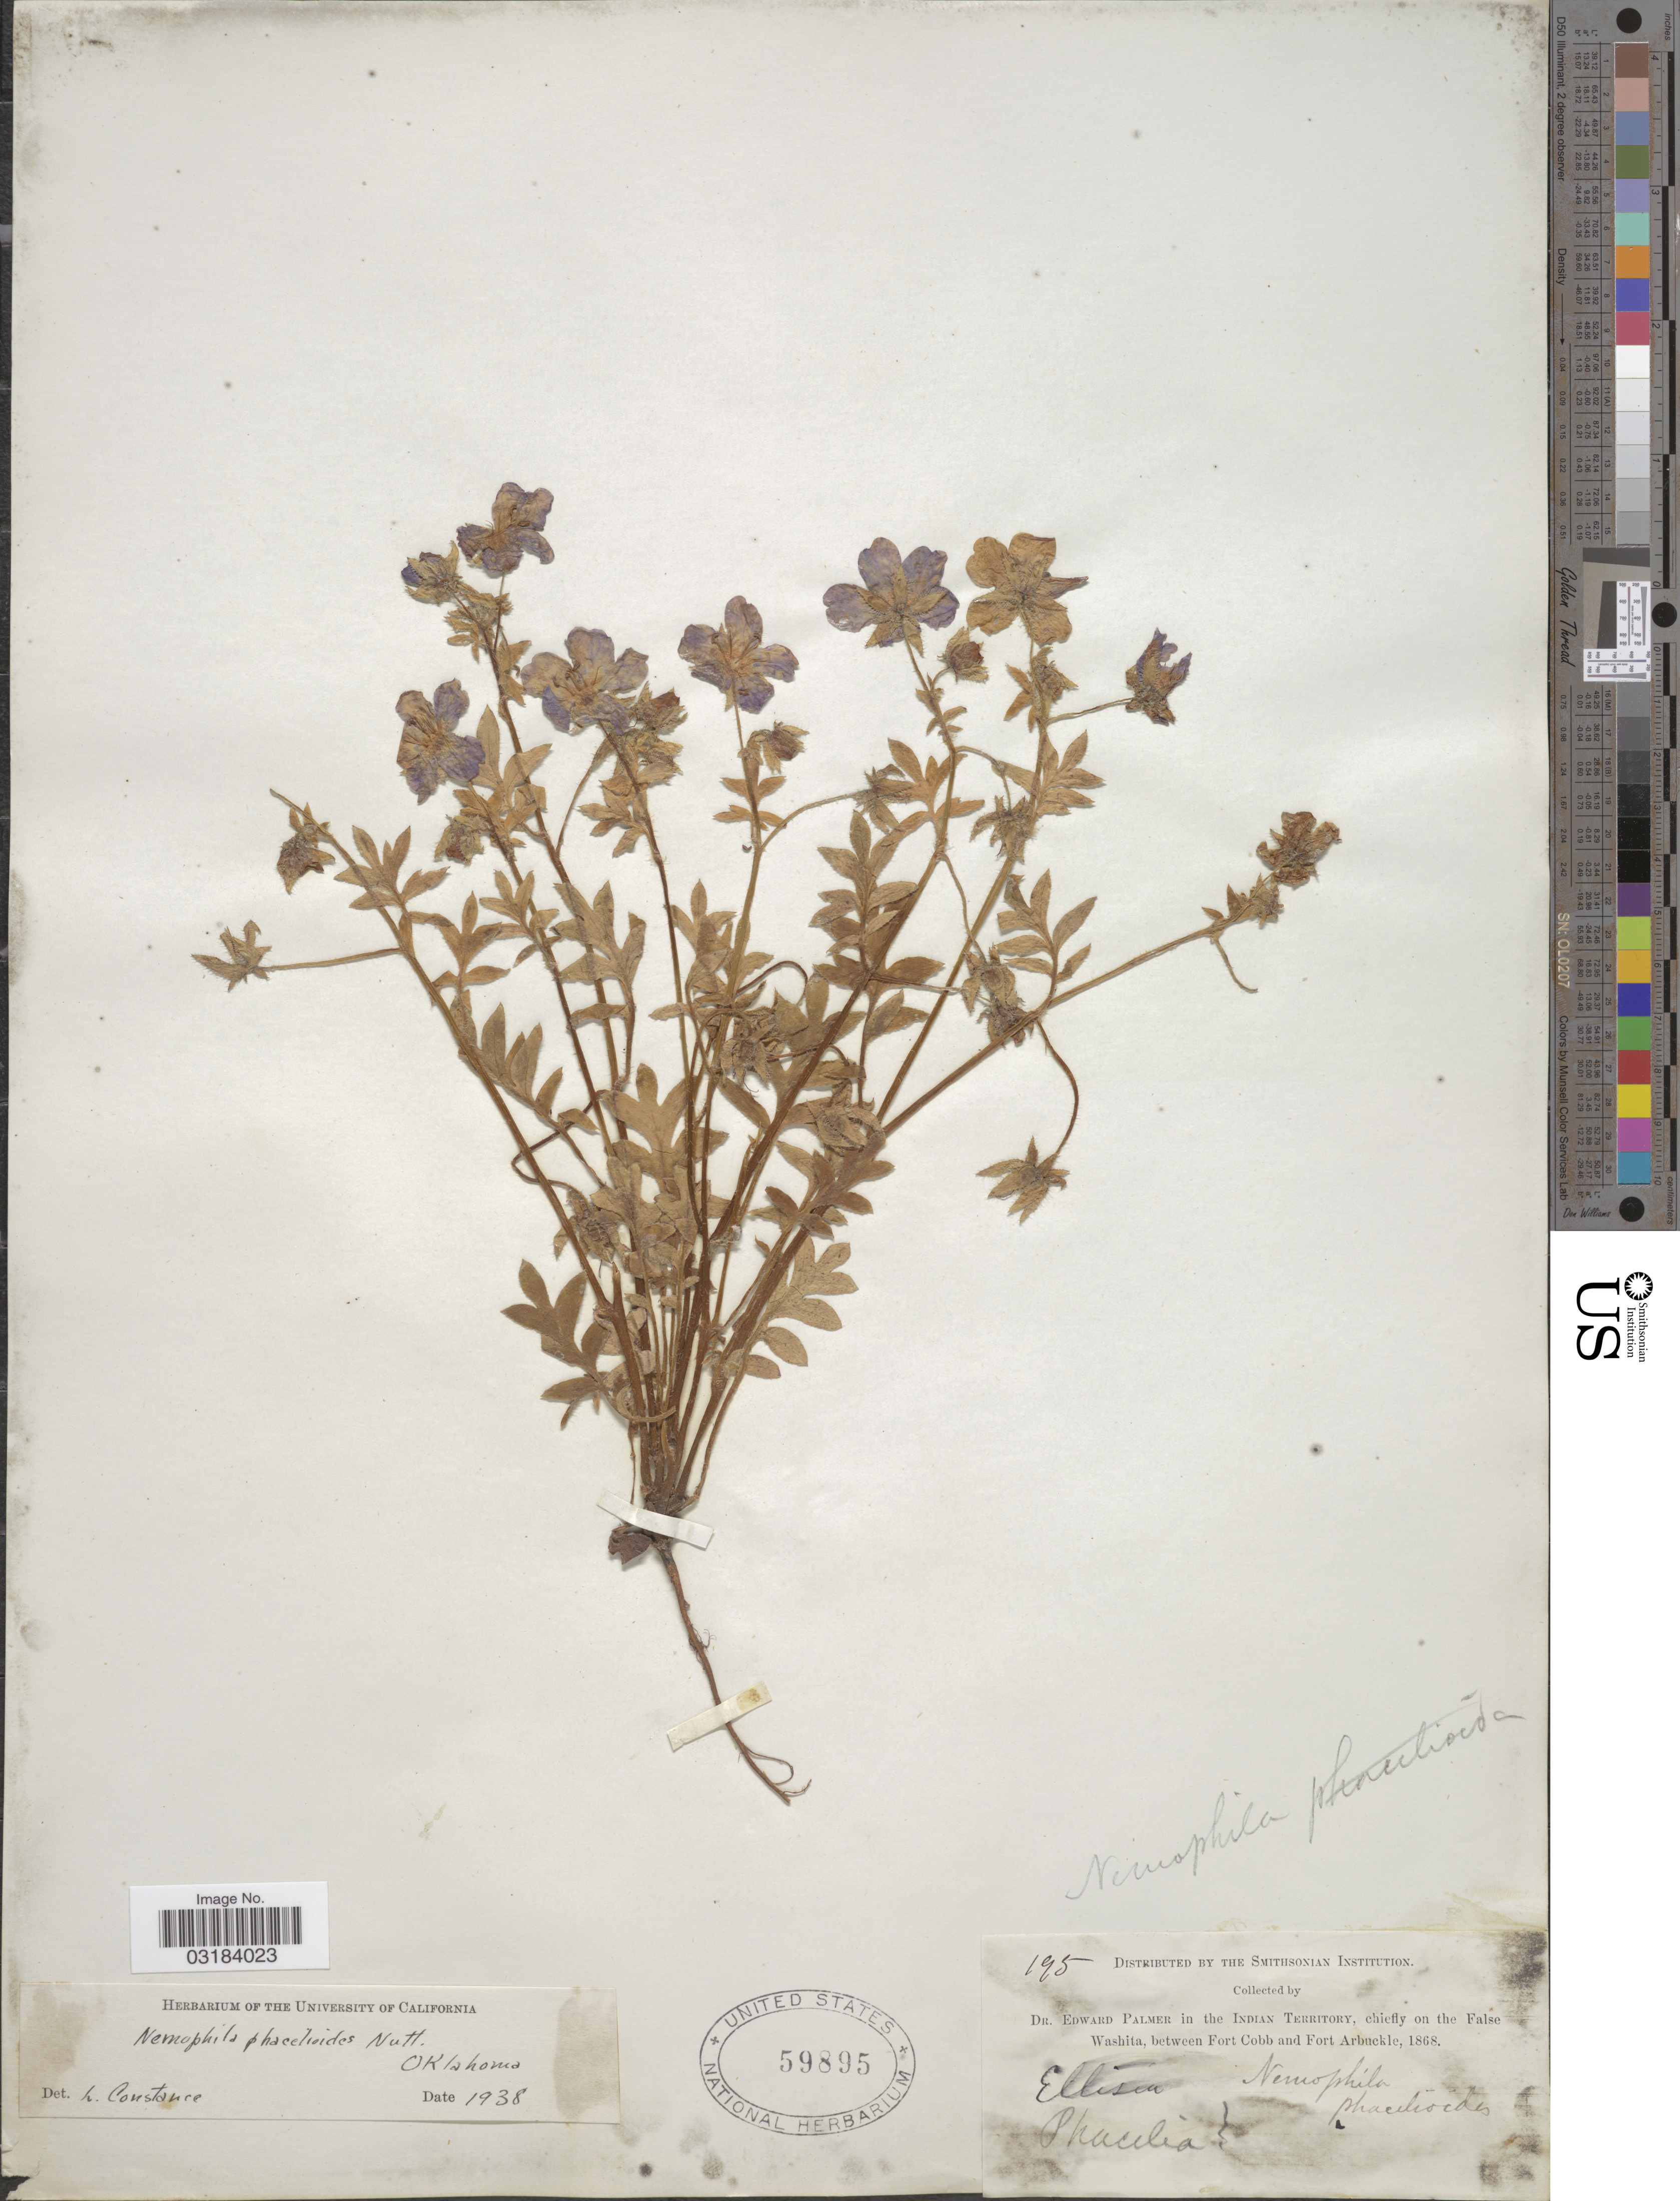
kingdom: Plantae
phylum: Tracheophyta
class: Magnoliopsida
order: Boraginales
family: Hydrophyllaceae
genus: Nemophila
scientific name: Nemophila phacelioides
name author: W.P.C. Barton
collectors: E. Palmer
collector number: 195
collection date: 1868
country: United States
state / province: Oklahoma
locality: In the Indian Territory, chiefly on the False Washita, between Fort Cobb and Fort Arbuckle.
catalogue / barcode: US 59895